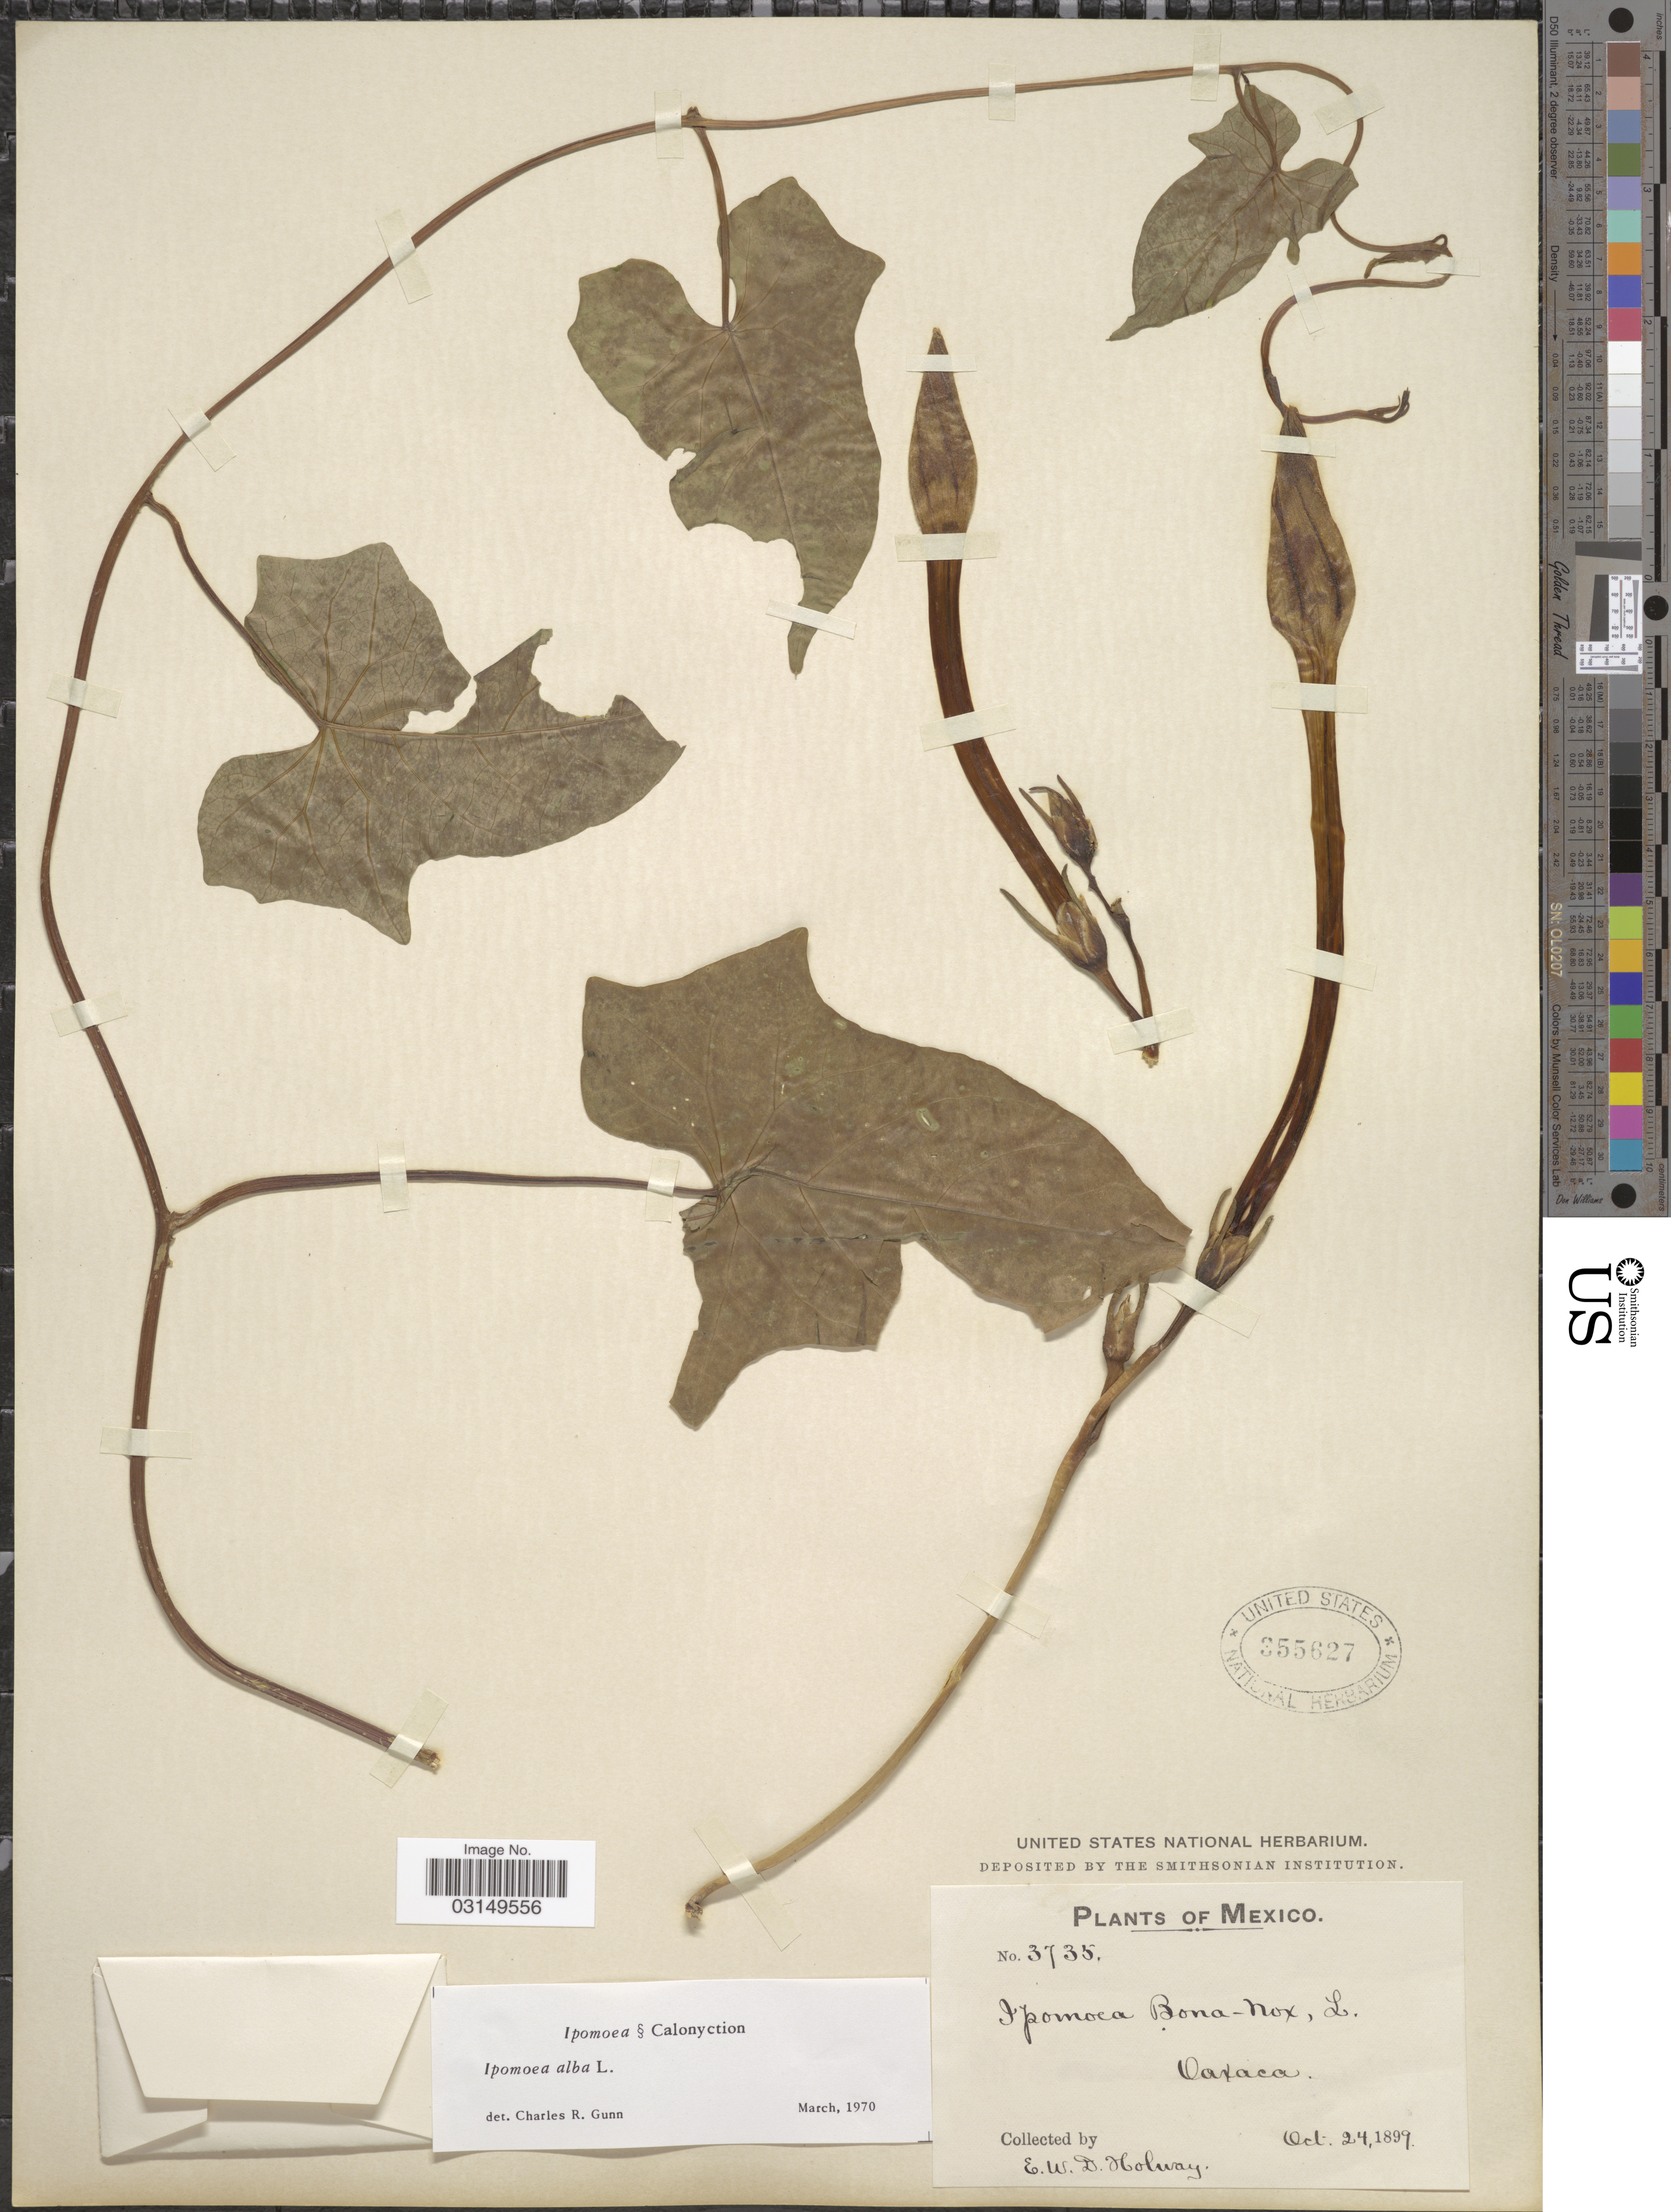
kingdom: Plantae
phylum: Tracheophyta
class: Magnoliopsida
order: Solanales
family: Convolvulaceae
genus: Ipomoea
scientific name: Ipomoea alba L.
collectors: E. W. D. Holway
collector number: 3735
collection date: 1899-10-24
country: Mexico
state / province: Oaxaca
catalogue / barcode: US 355627